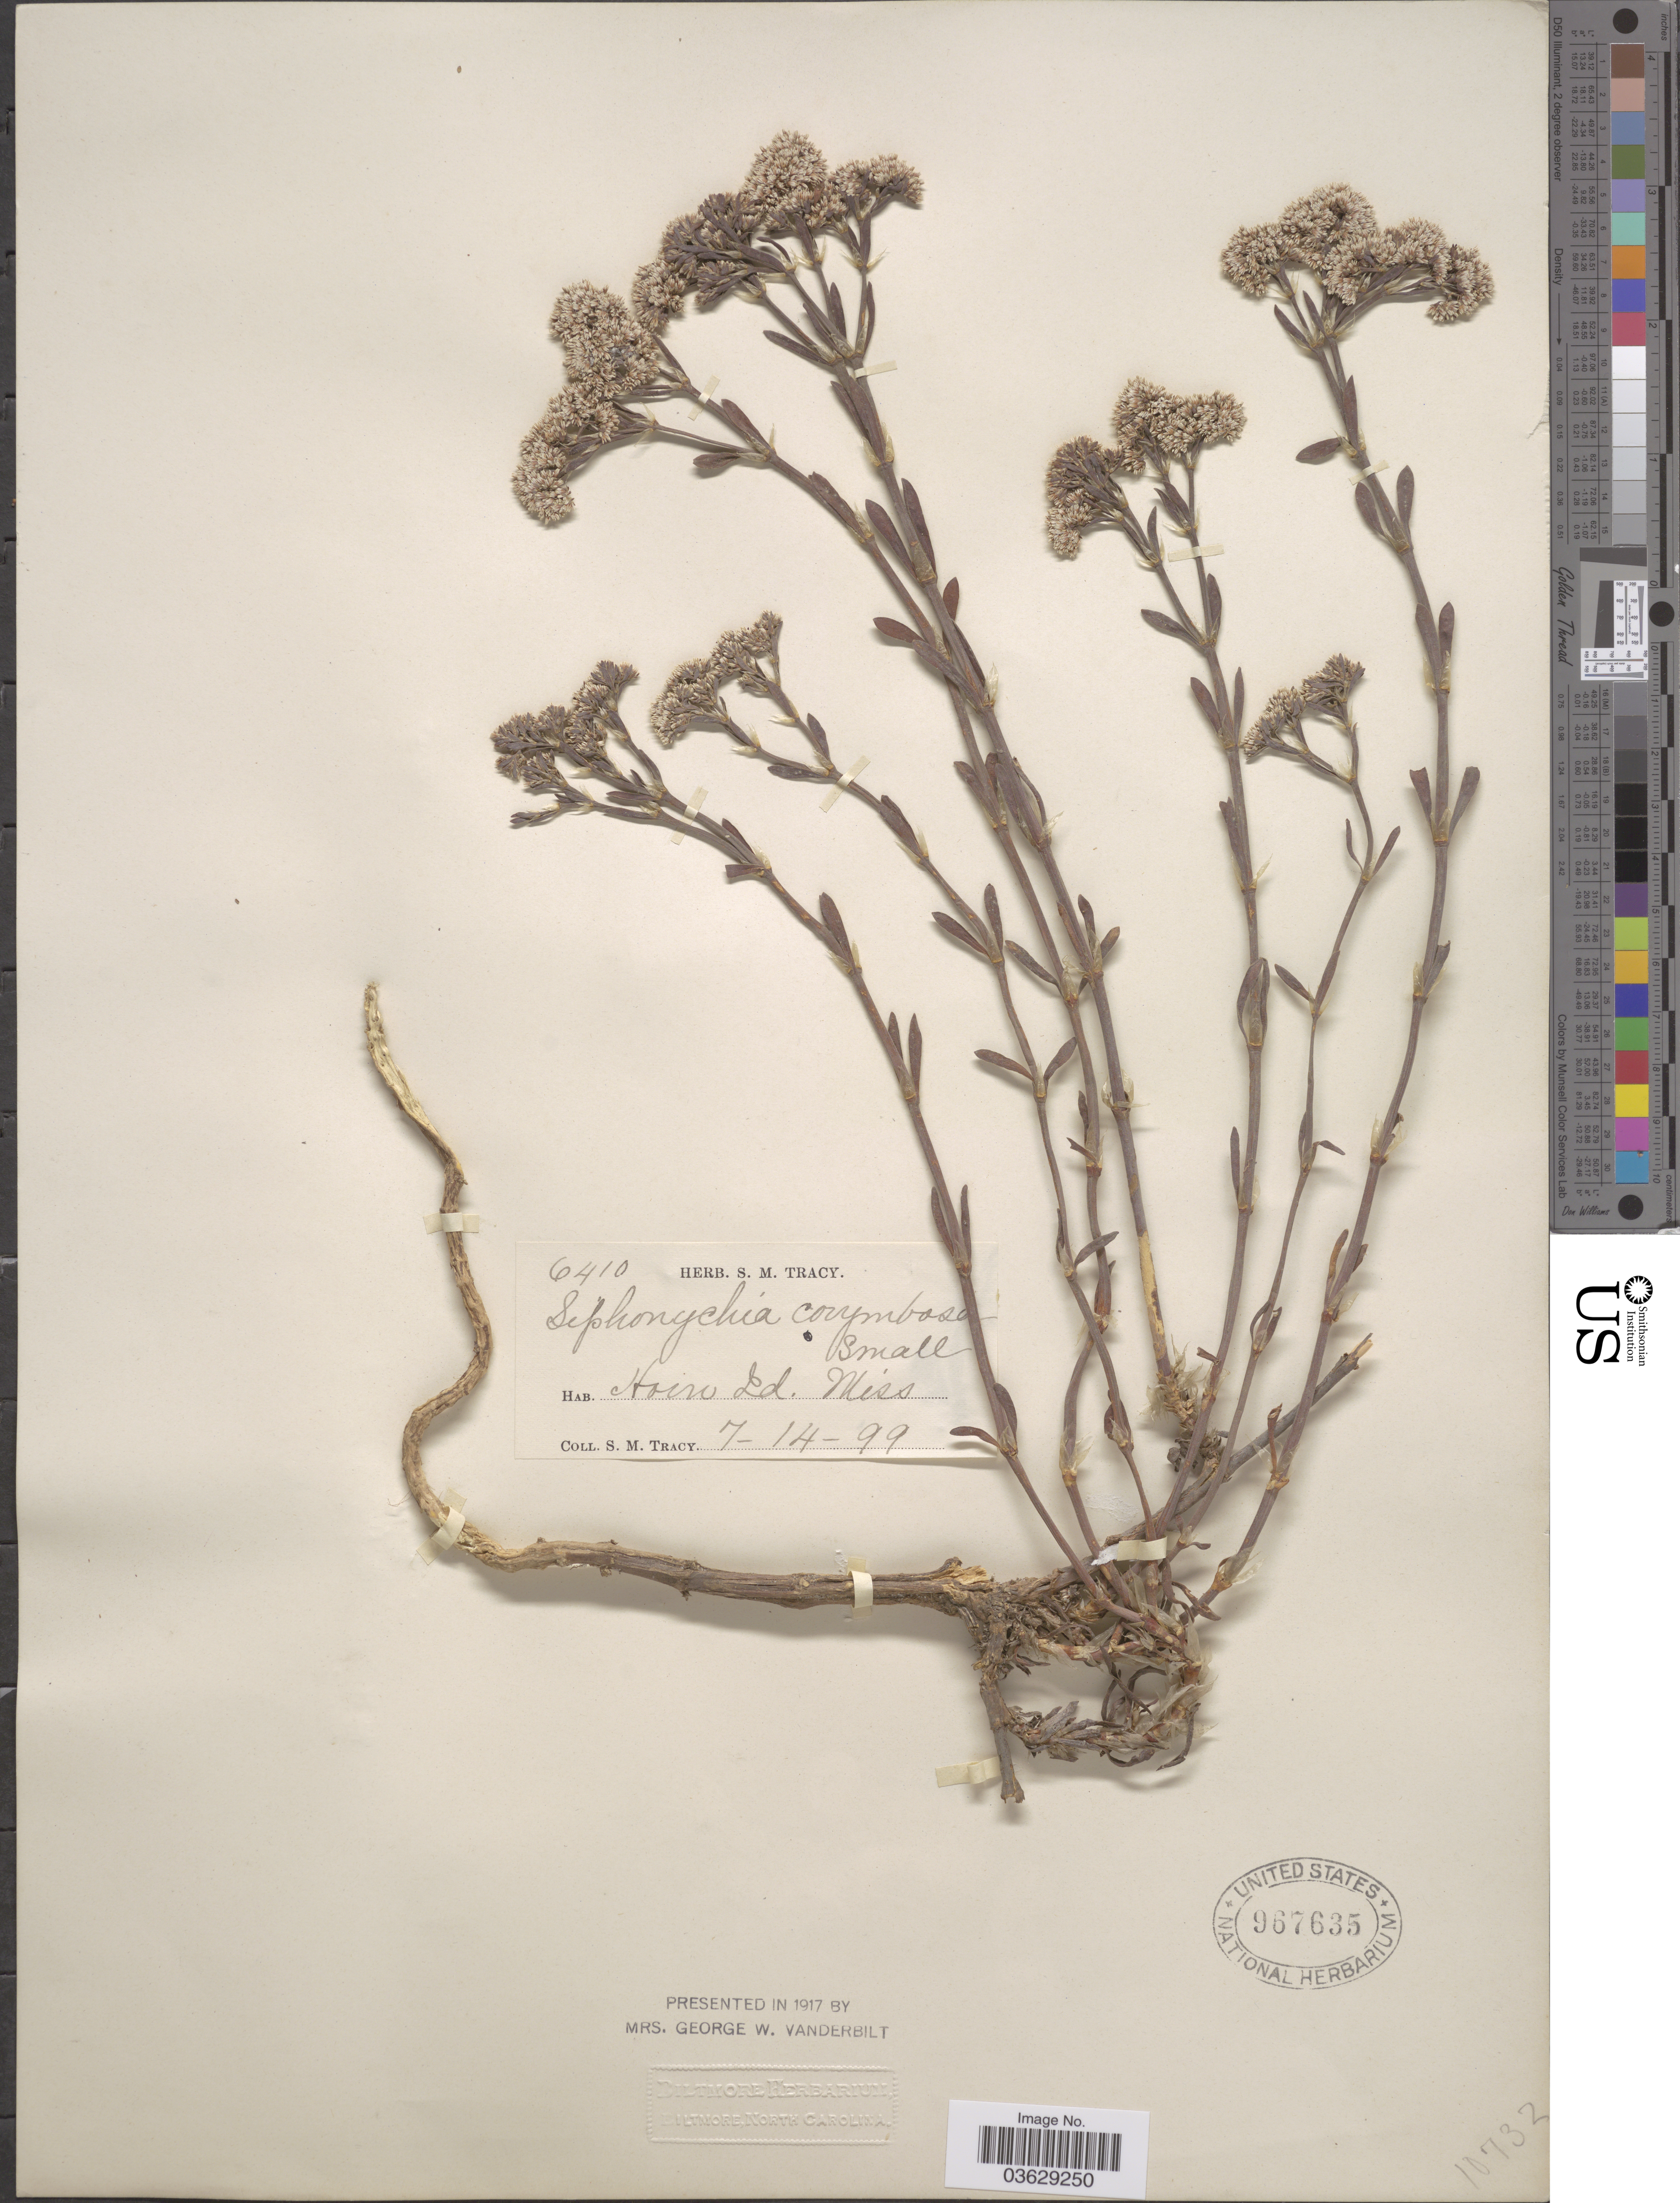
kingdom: Plantae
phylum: Tracheophyta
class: Magnoliopsida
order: Caryophyllales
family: Caryophyllaceae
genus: Paronychia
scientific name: Paronychia erecta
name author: (Chapm.) Shinners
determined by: Strong, Mark T., (BOT), Smithsonian Institution - National Museum of Natural History (UNITED STATES)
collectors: S. M. Tracy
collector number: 6410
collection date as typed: Transcribed d/m/y: 14/7/99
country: United States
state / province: Mississippi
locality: Horn Island.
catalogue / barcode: US 967635